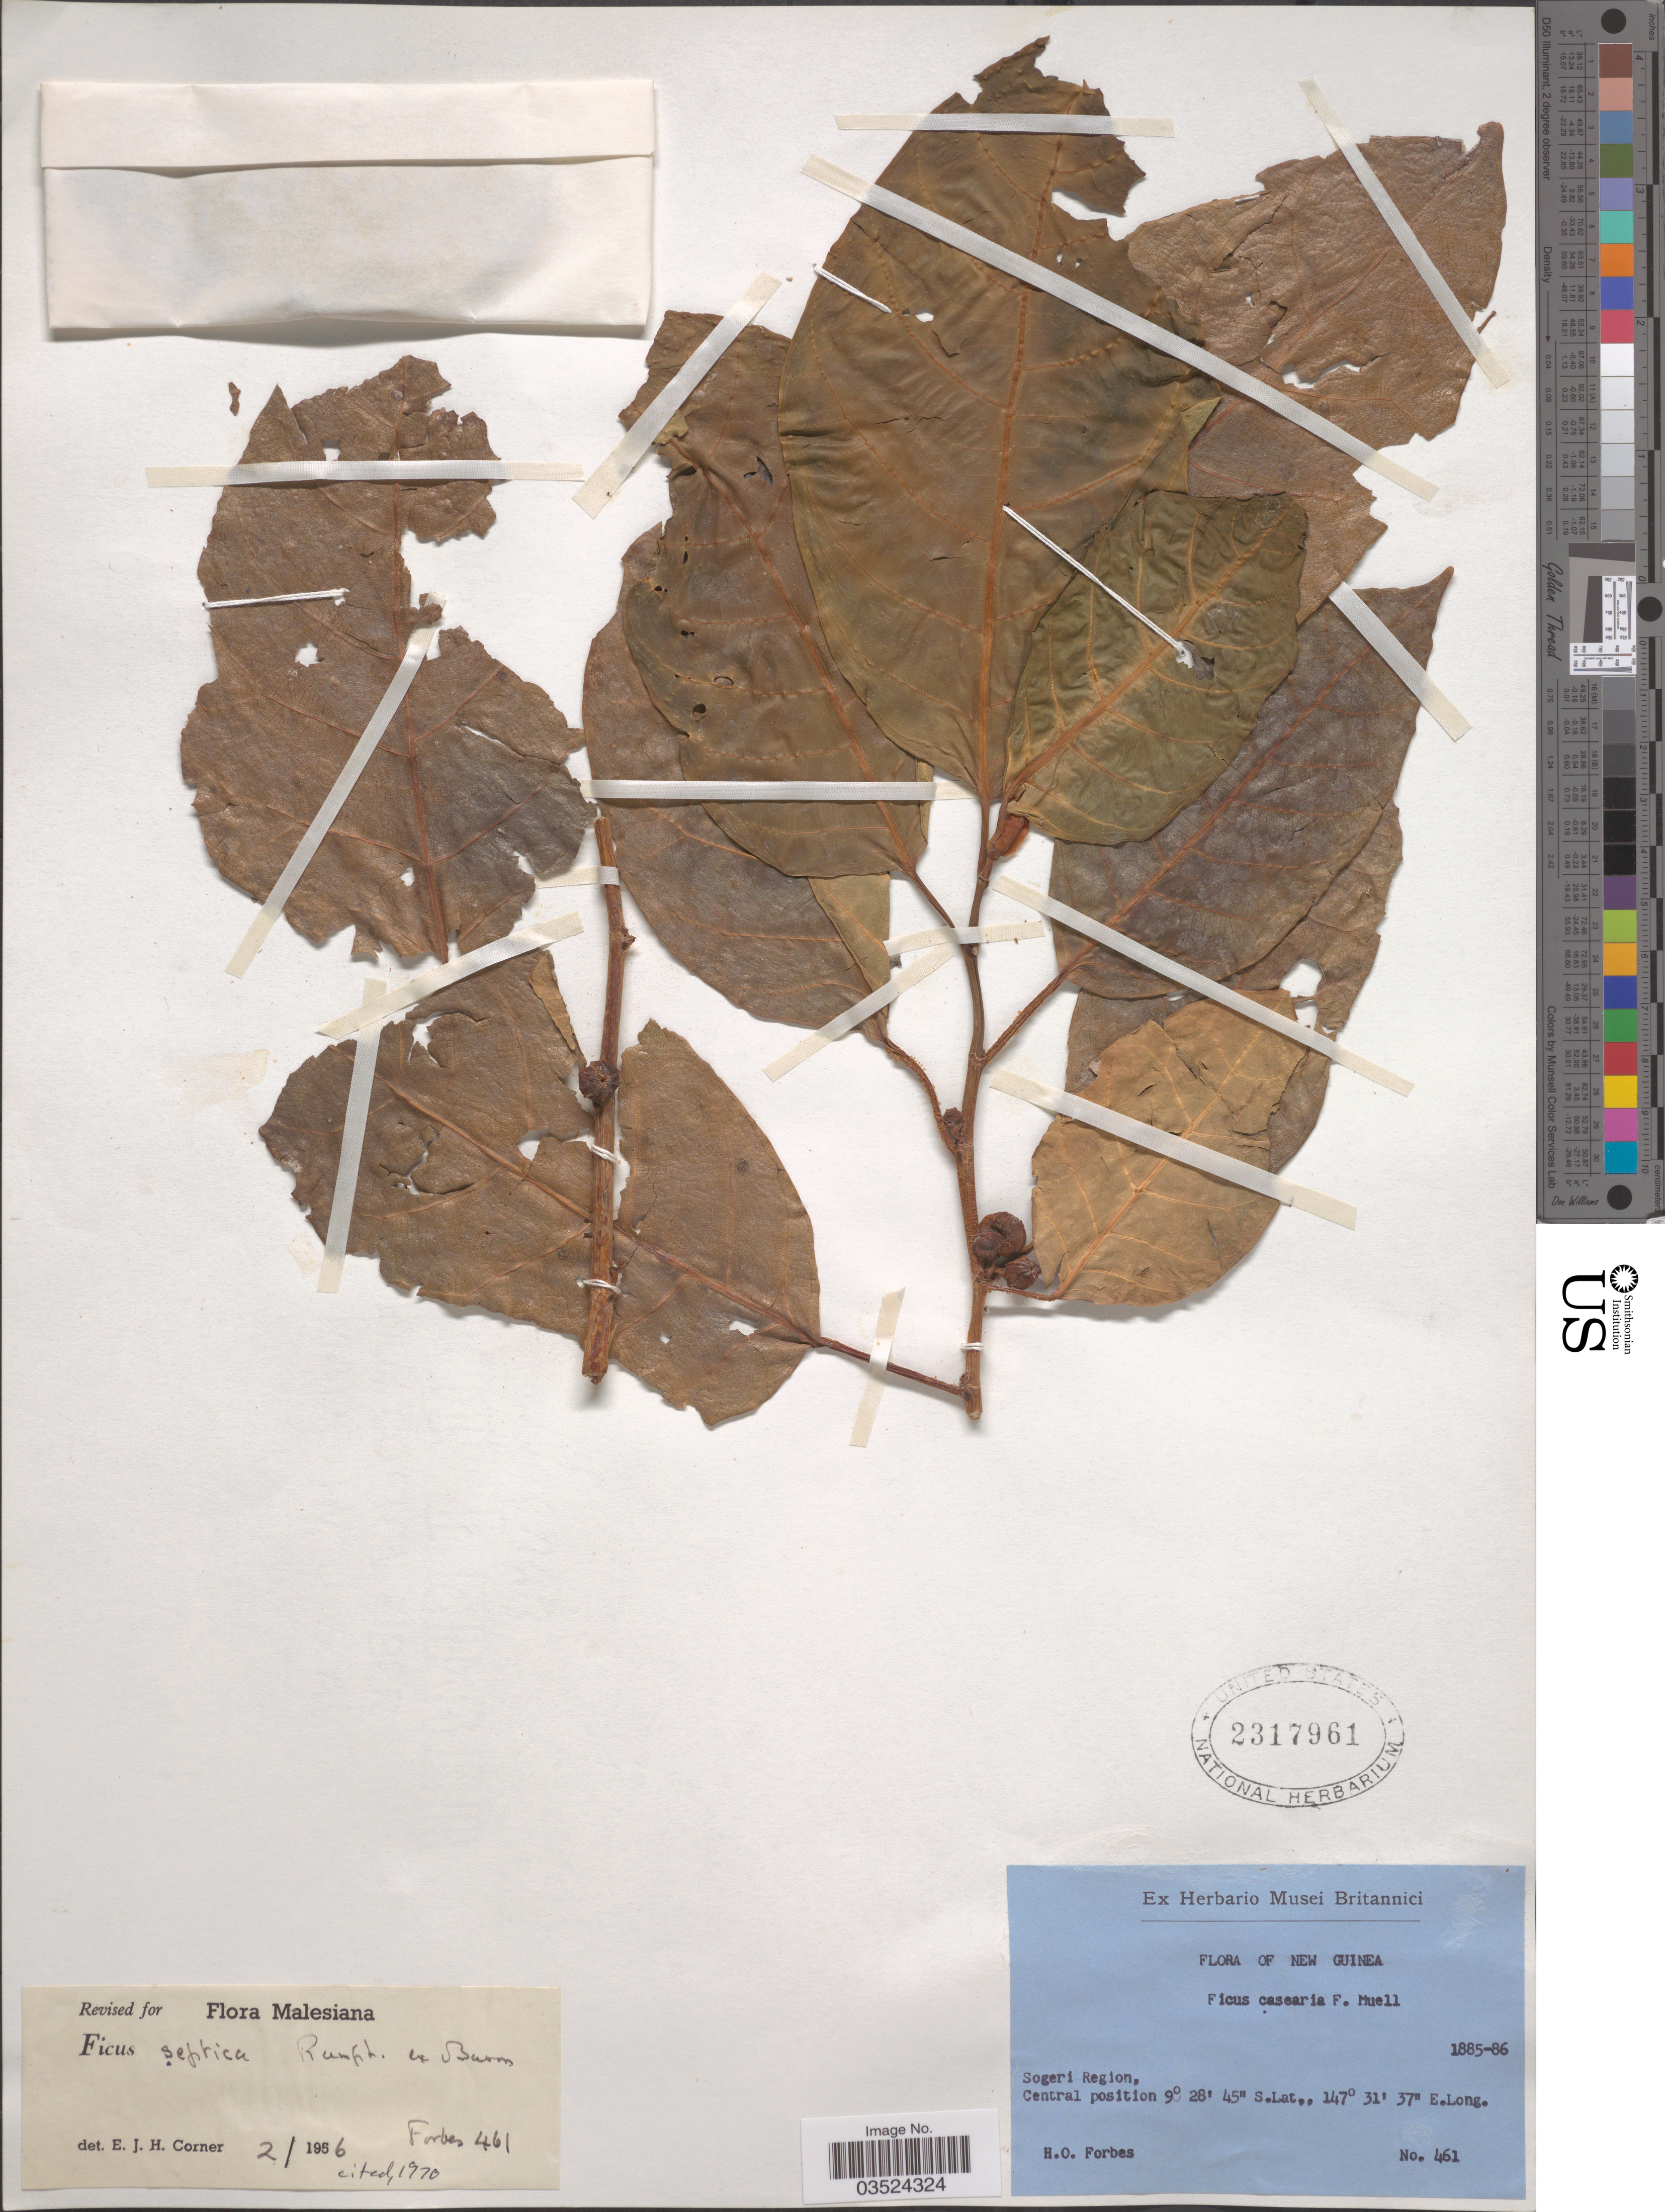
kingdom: Plantae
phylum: Tracheophyta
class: Magnoliopsida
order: Rosales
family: Moraceae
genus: Ficus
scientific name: Ficus septica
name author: Burm. f.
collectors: H. O. Forbes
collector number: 461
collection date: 1885/1886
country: Papua New Guinea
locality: New Guinea. Sogeri Region, Central Position.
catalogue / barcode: US 2317961